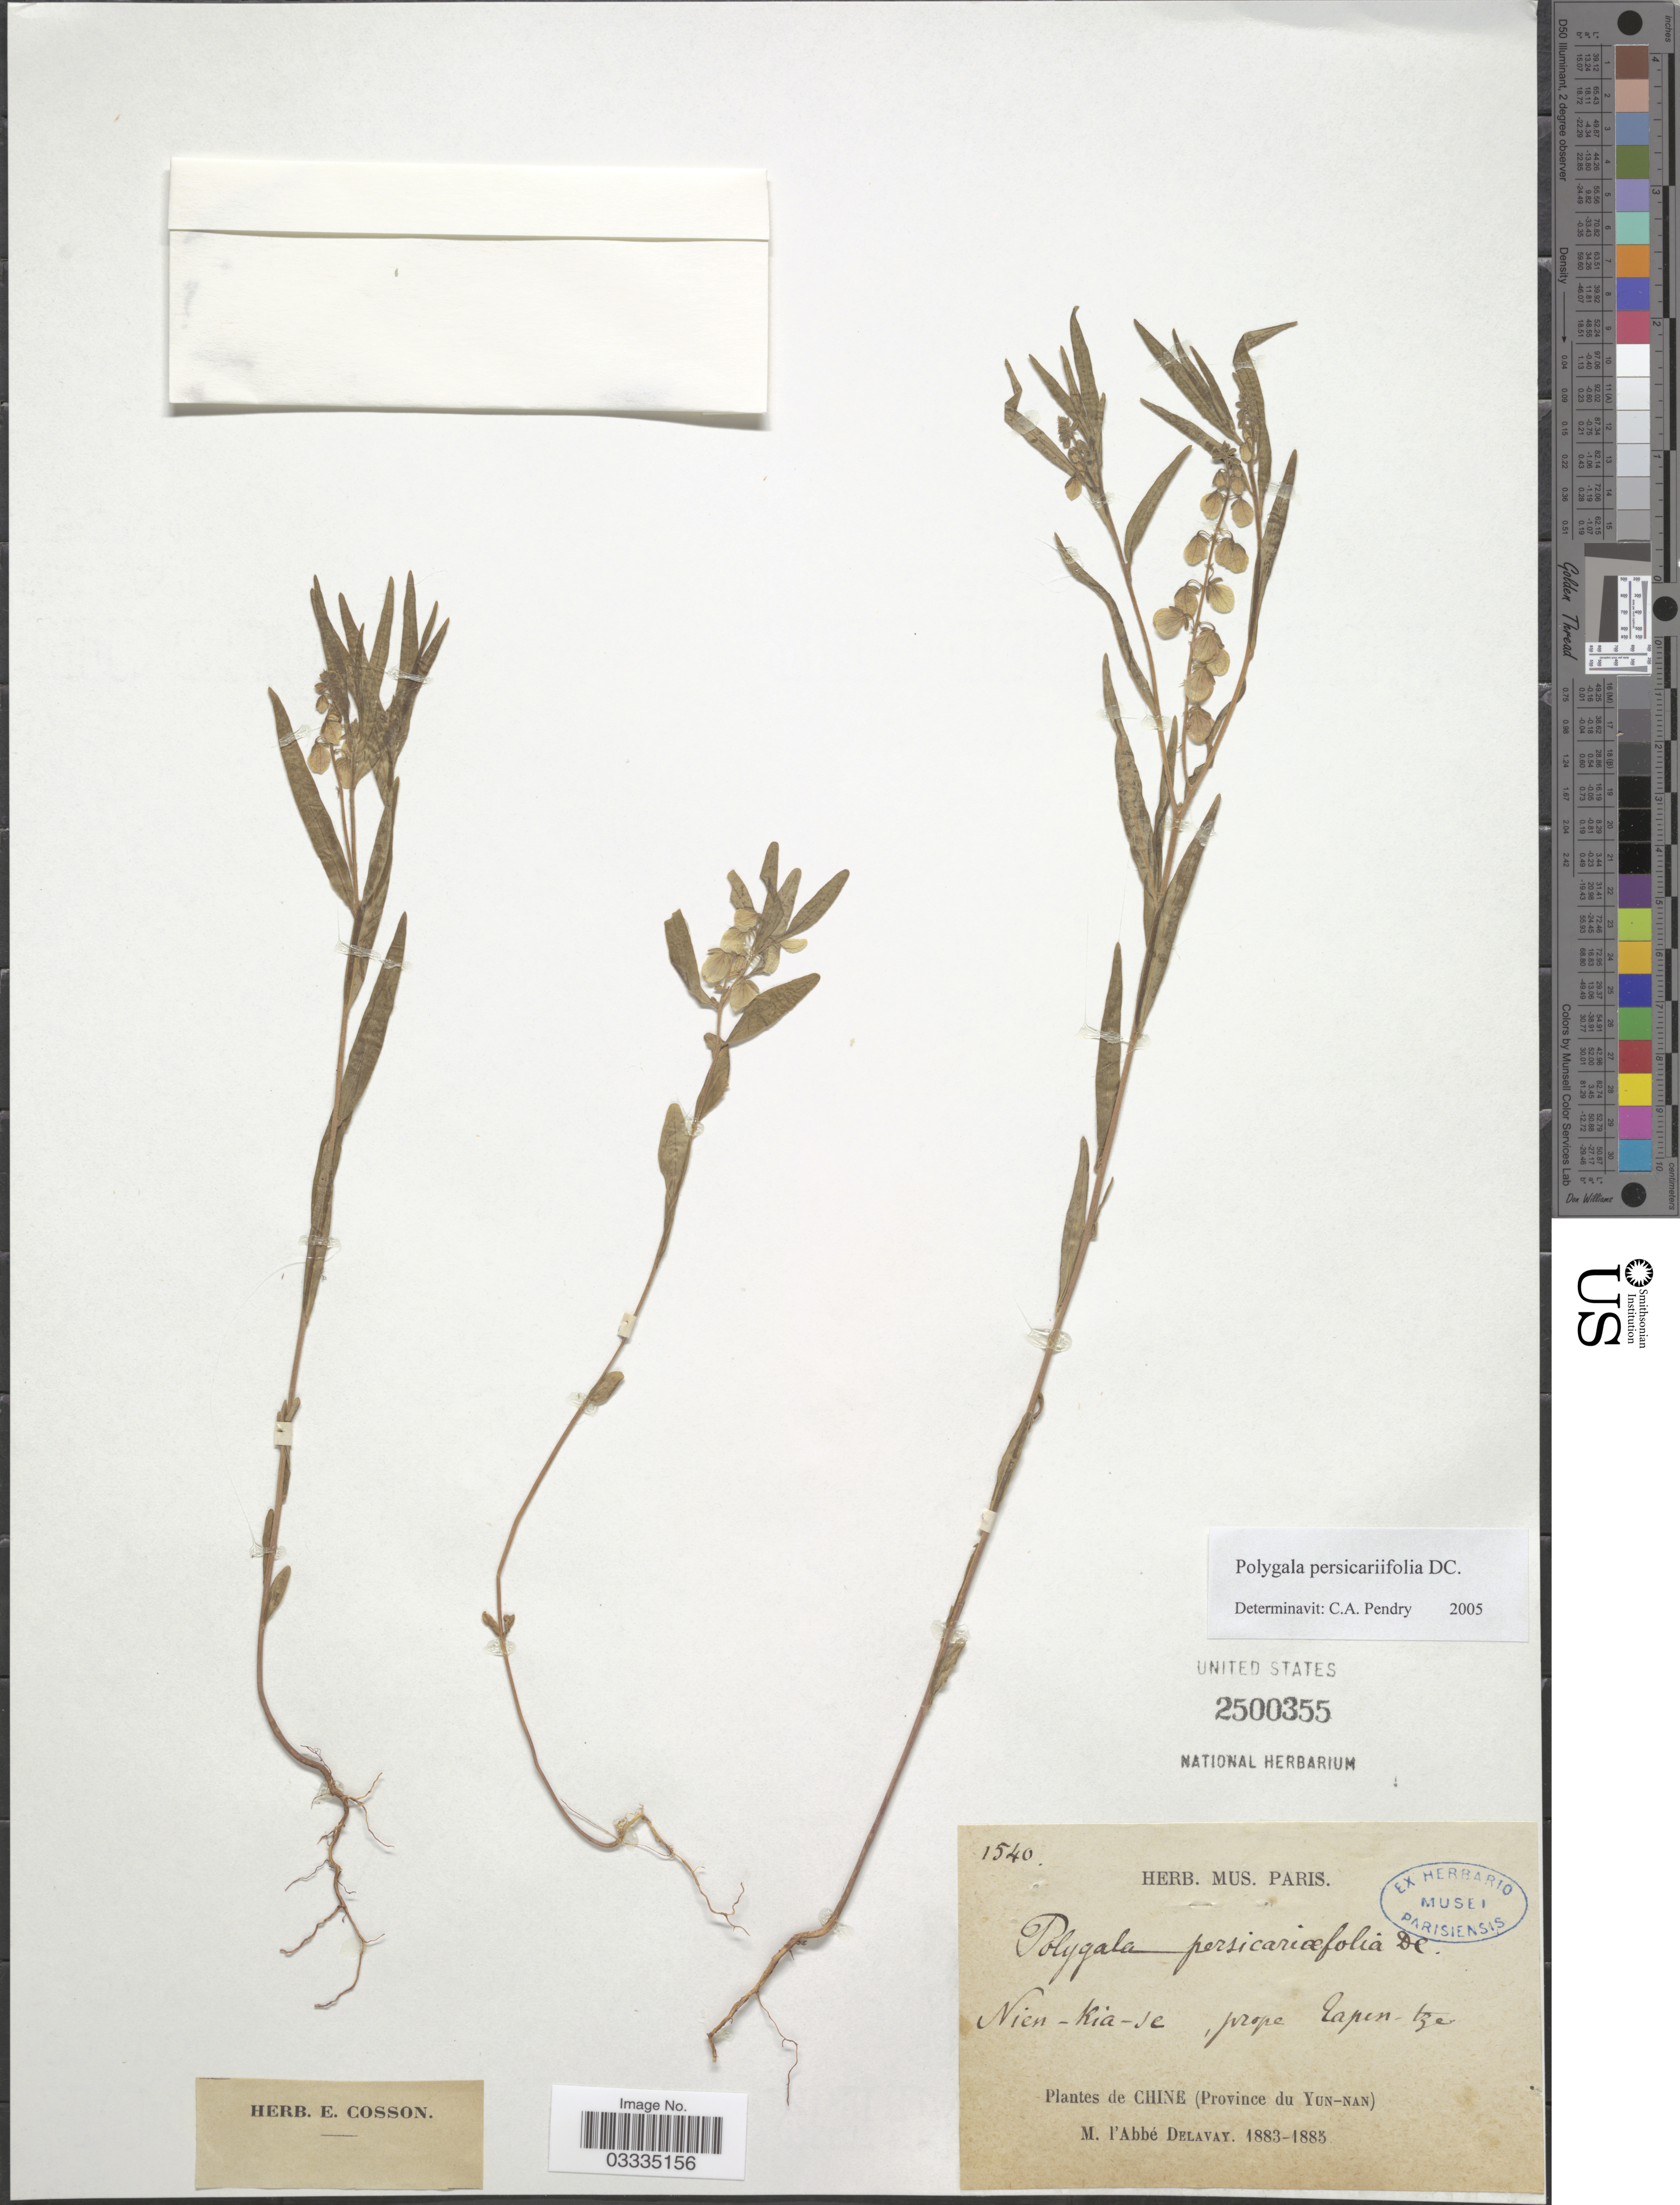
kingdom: Plantae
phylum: Tracheophyta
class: Magnoliopsida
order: Fabales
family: Polygalaceae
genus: Polygala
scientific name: Polygala persicariifolia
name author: DC.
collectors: P. Delavay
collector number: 1540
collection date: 1883/1885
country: China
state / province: Yunnan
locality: Nien-Kia-se, prope Tapen-tze. Chine (Province du Yun-nan).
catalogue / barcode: US 2500355